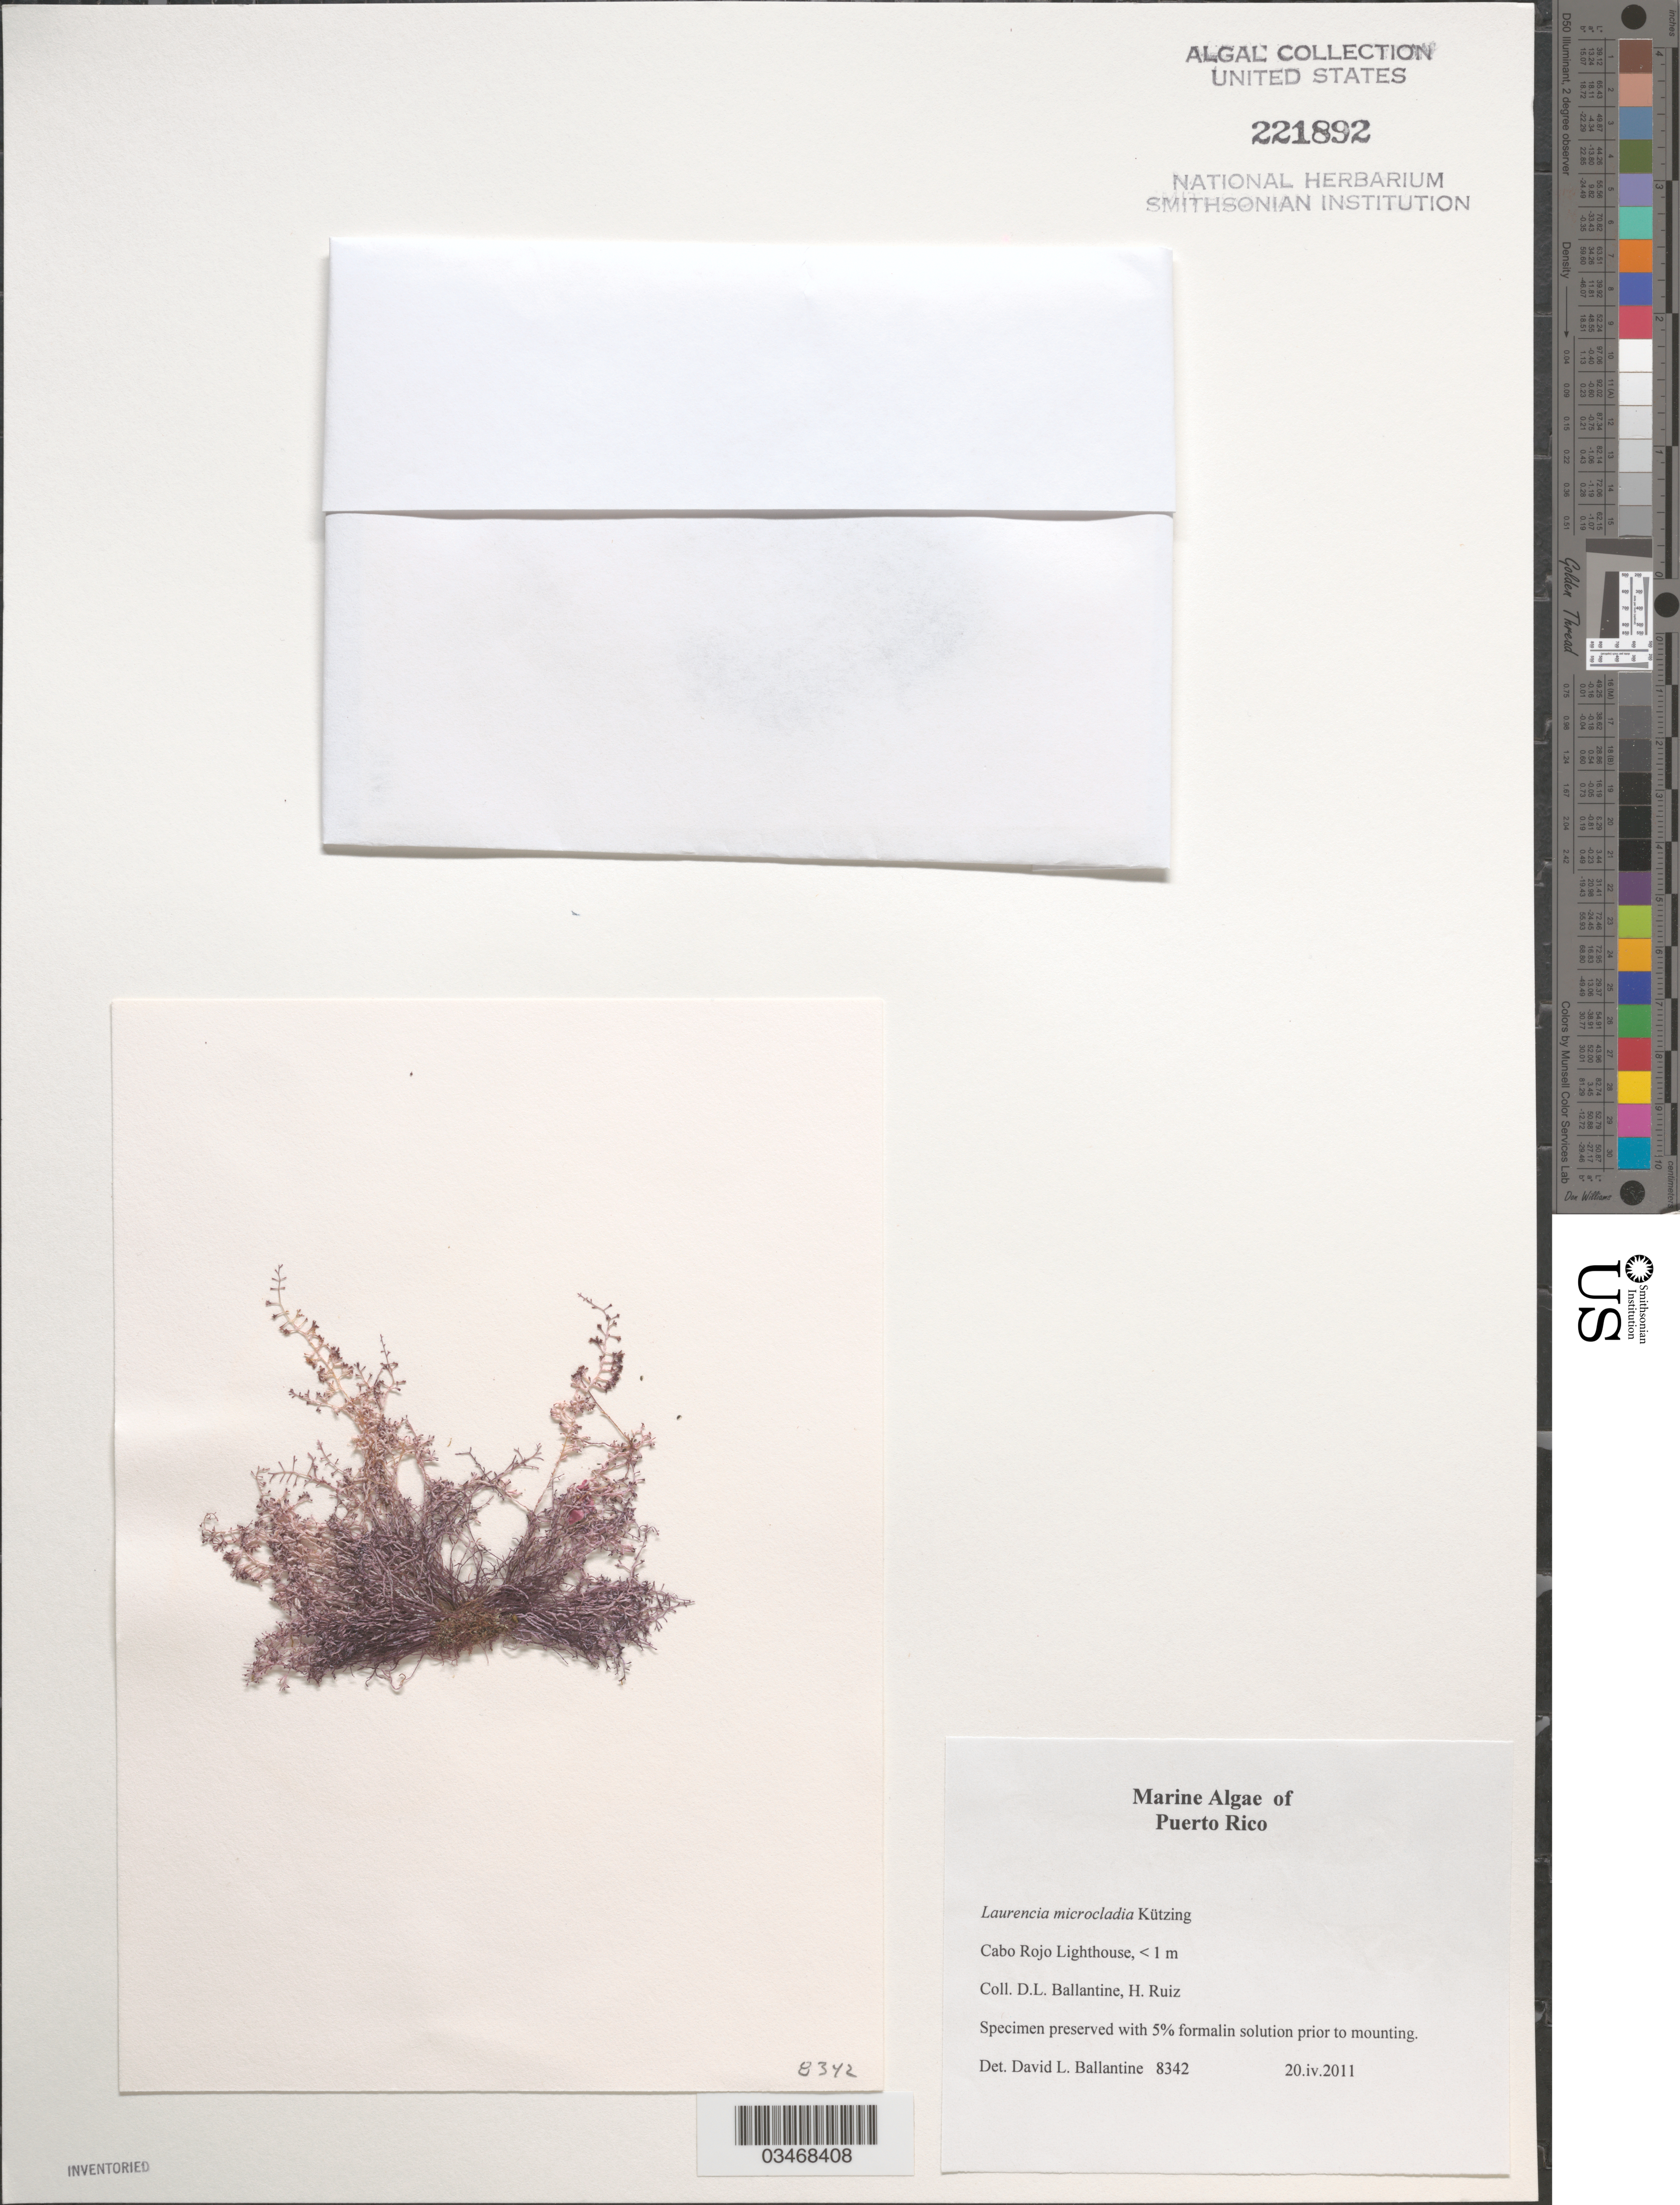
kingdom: Plantae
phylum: Rhodophyta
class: Florideophyceae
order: Ceramiales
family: Rhodomelaceae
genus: Laurencia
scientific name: Laurencia microcladia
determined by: Ballantine, D. L.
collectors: D.L. Ballantine & H. Ruiz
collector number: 8342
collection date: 2011-04-20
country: Puerto Rico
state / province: Cabo Rojo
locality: Cabo Rojo Lighthouse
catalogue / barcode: US 221892